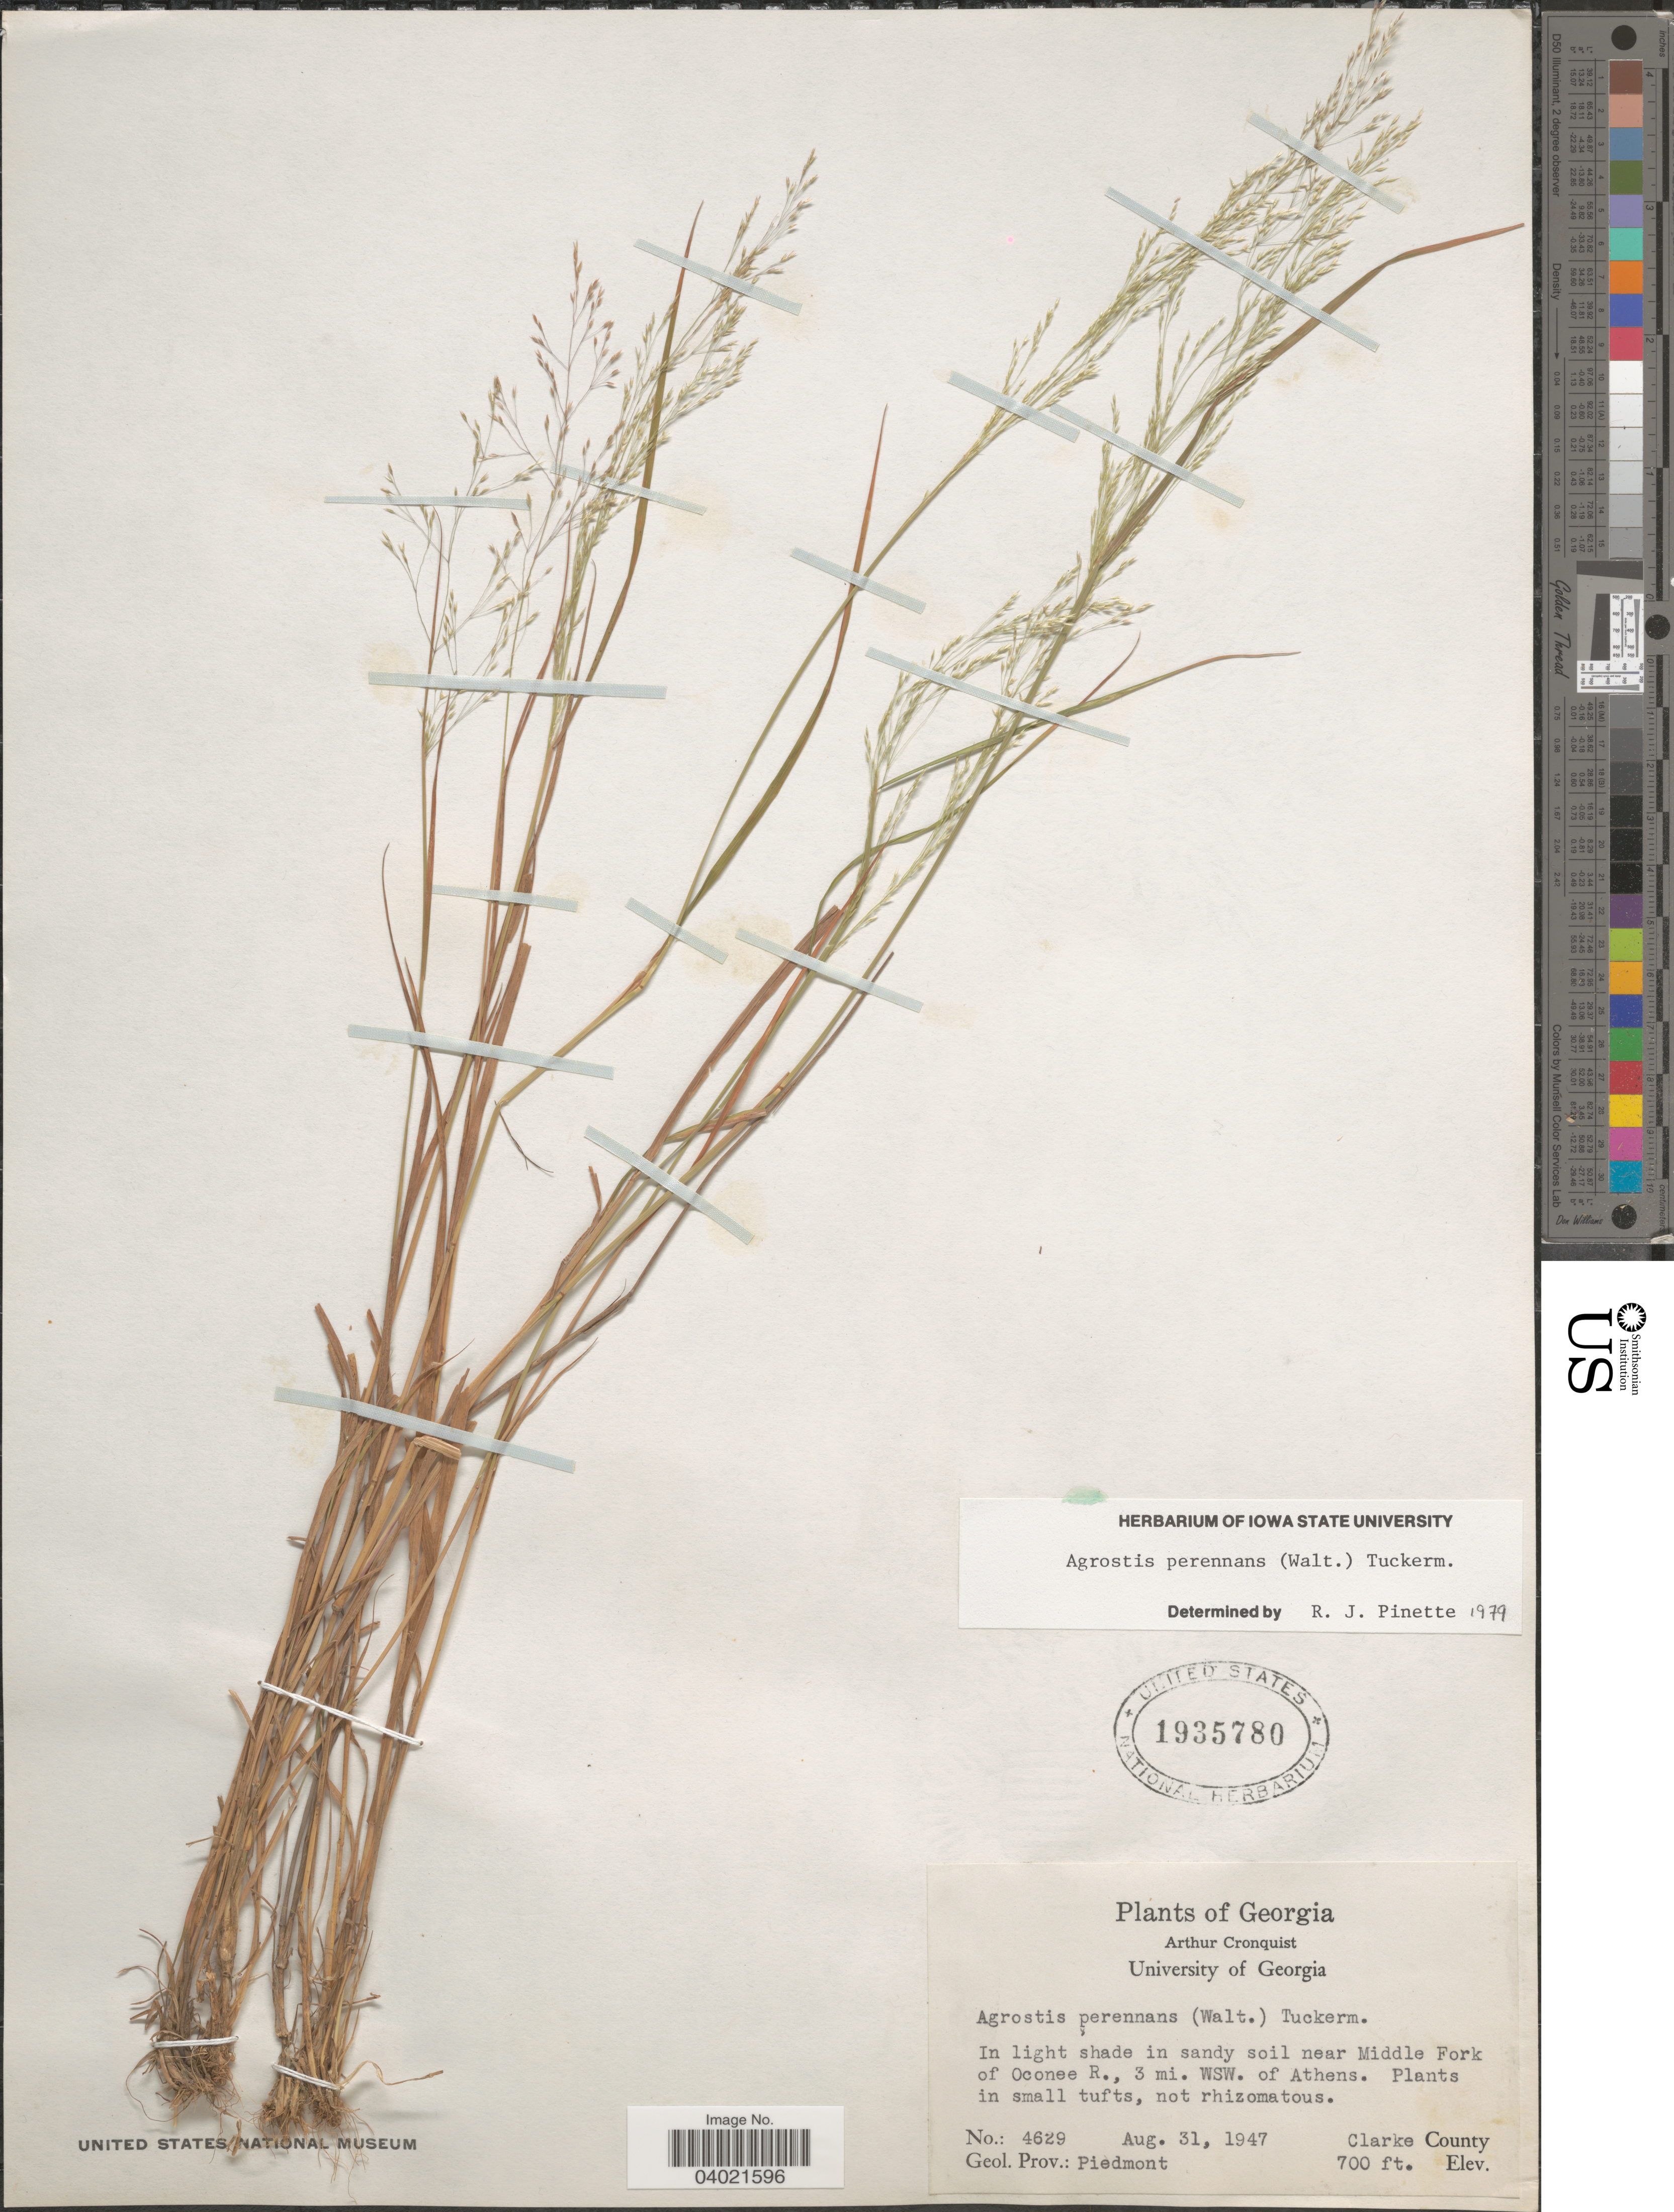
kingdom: Plantae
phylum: Tracheophyta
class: Liliopsida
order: Poales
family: Poaceae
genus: Agrostis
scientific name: Agrostis perennans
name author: (Walter) Tuck.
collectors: A. J. Cronquist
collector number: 4629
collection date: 1947-08-31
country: United States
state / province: Georgia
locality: In light shade in sandy soil near Middle Fork of Oconee R., 3 mi. WSW. of Athens. Clarke County. Geol. Prov.: Piedmont.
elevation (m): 213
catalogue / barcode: US 1935780